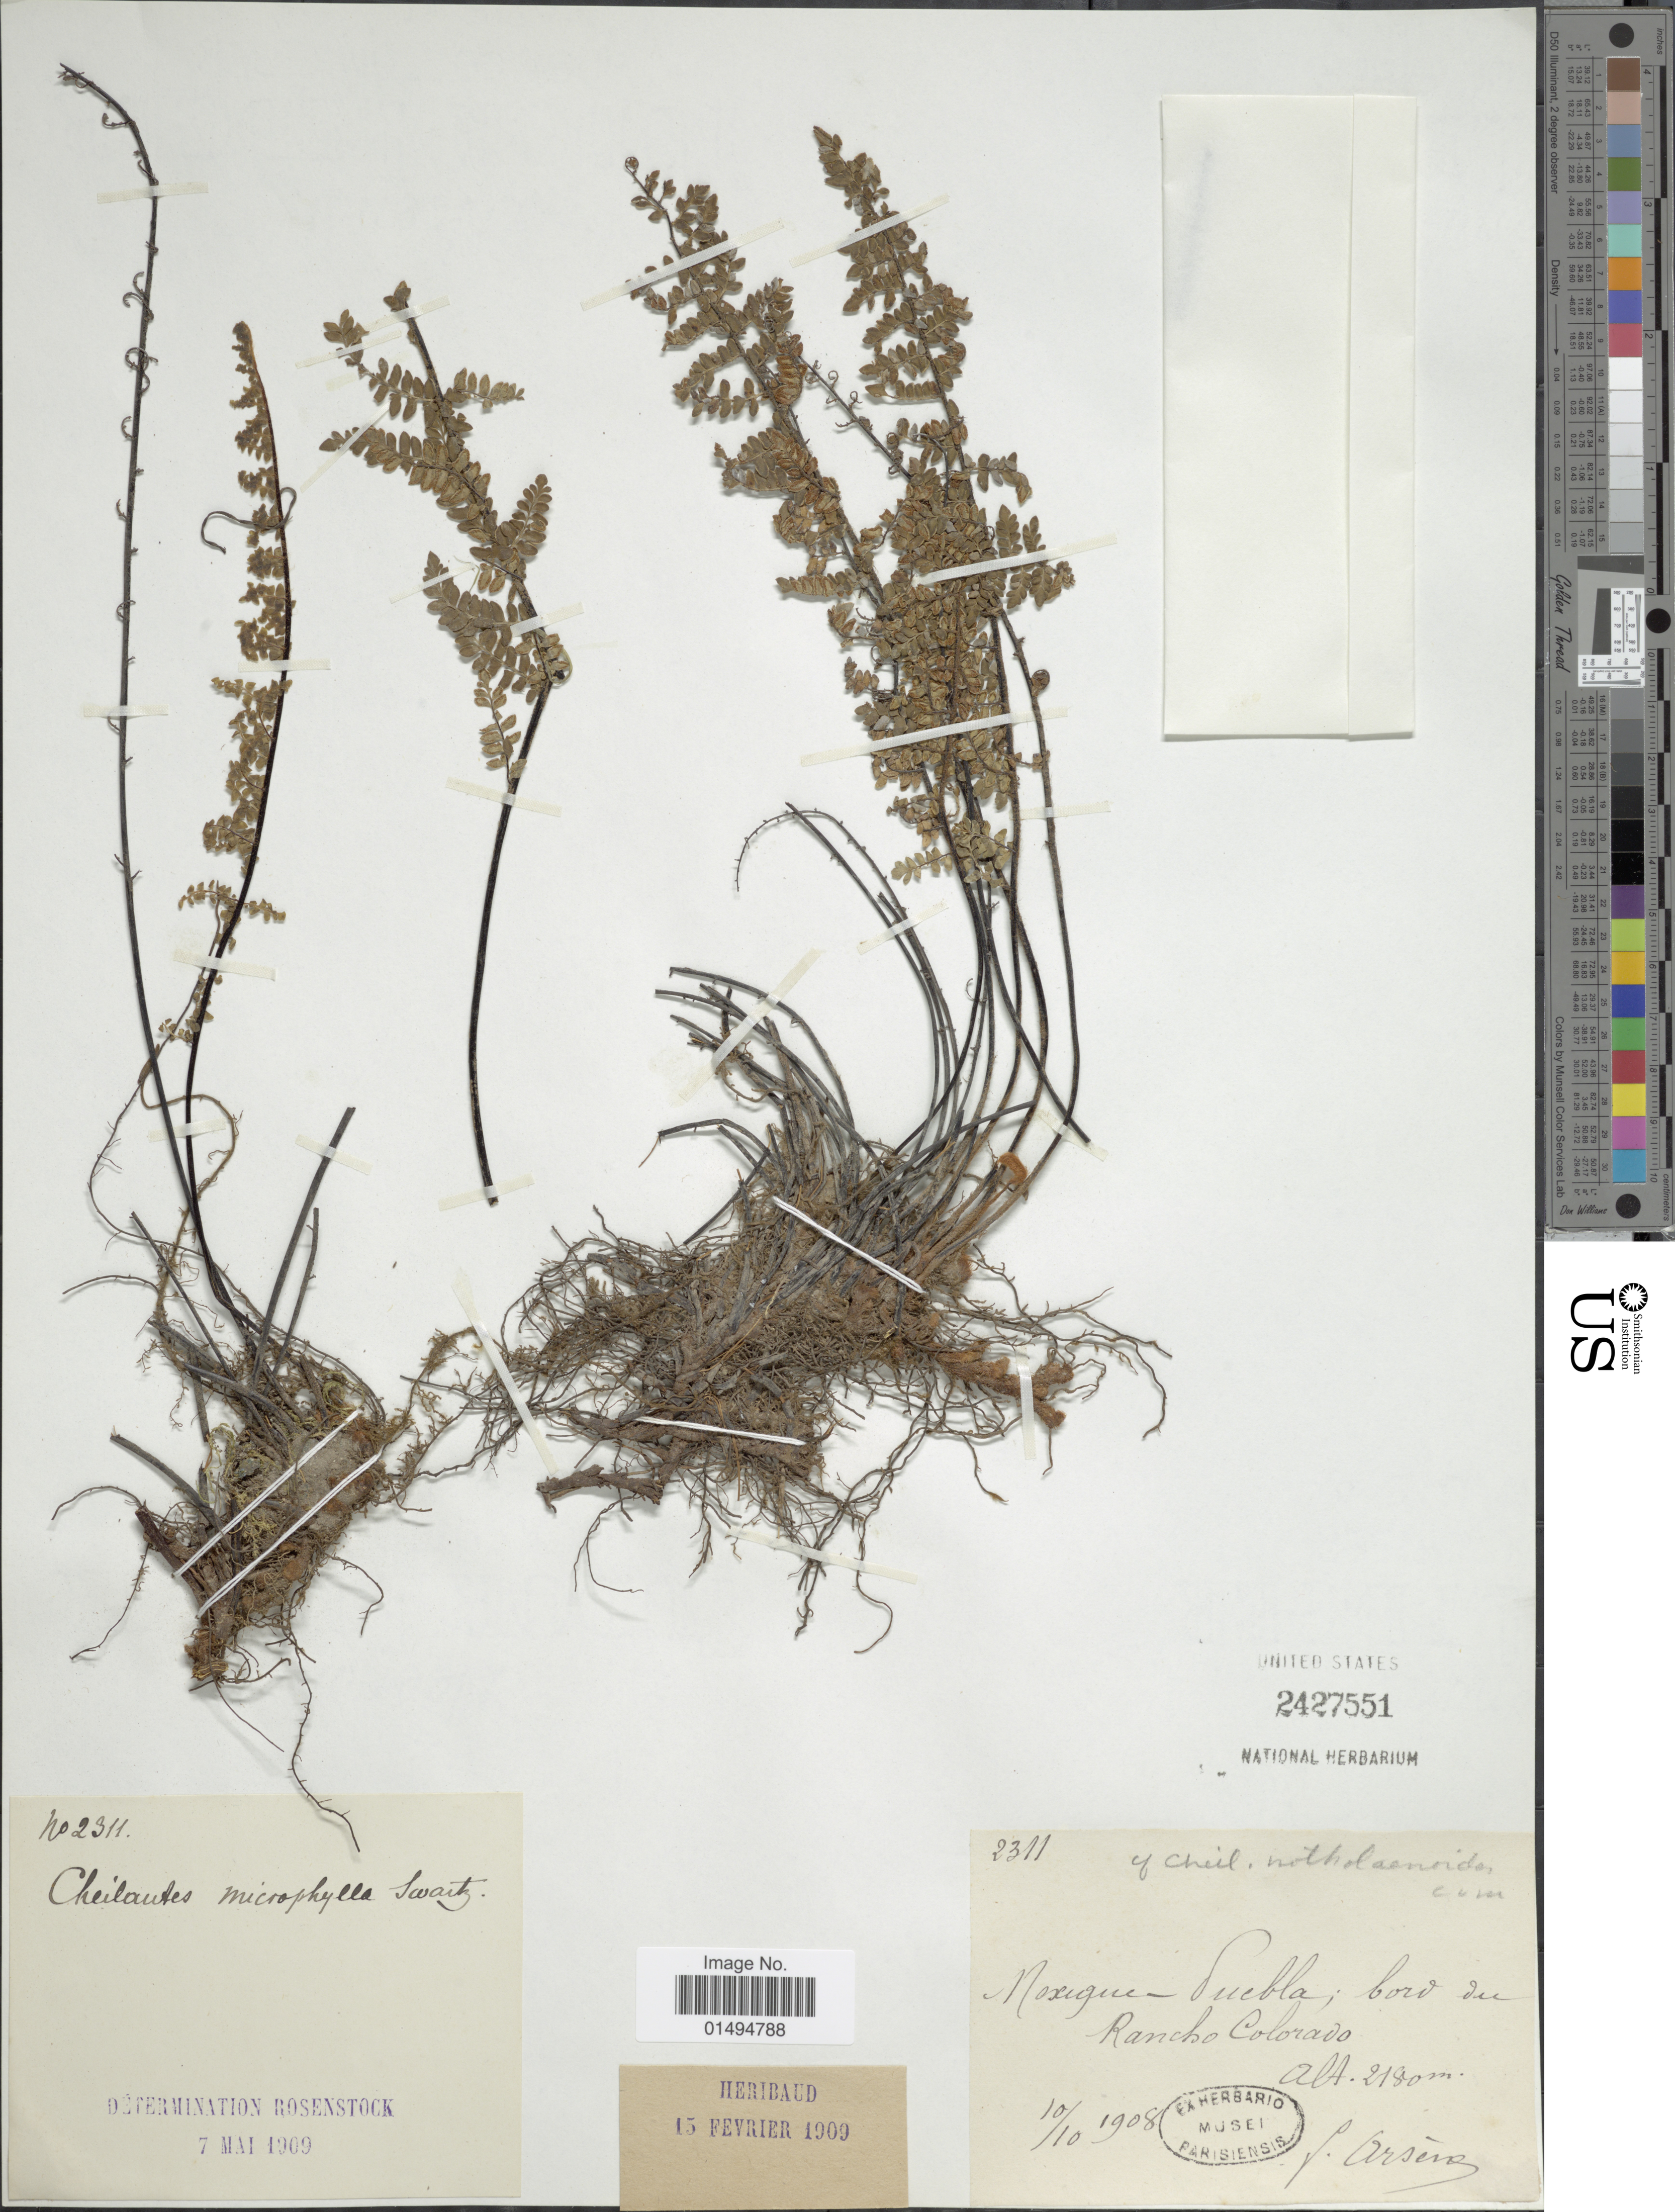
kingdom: Plantae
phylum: Tracheophyta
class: Polypodiopsida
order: Polypodiales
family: Pteridaceae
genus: Myriopteris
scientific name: Myriopteris notholaenoides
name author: (Desv.) Grusz & Windham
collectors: F. Arsène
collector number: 2311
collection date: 1908-10-10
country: Mexico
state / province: Puebla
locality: Boro zu Rancho Colorado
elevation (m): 2180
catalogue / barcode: US 2427551